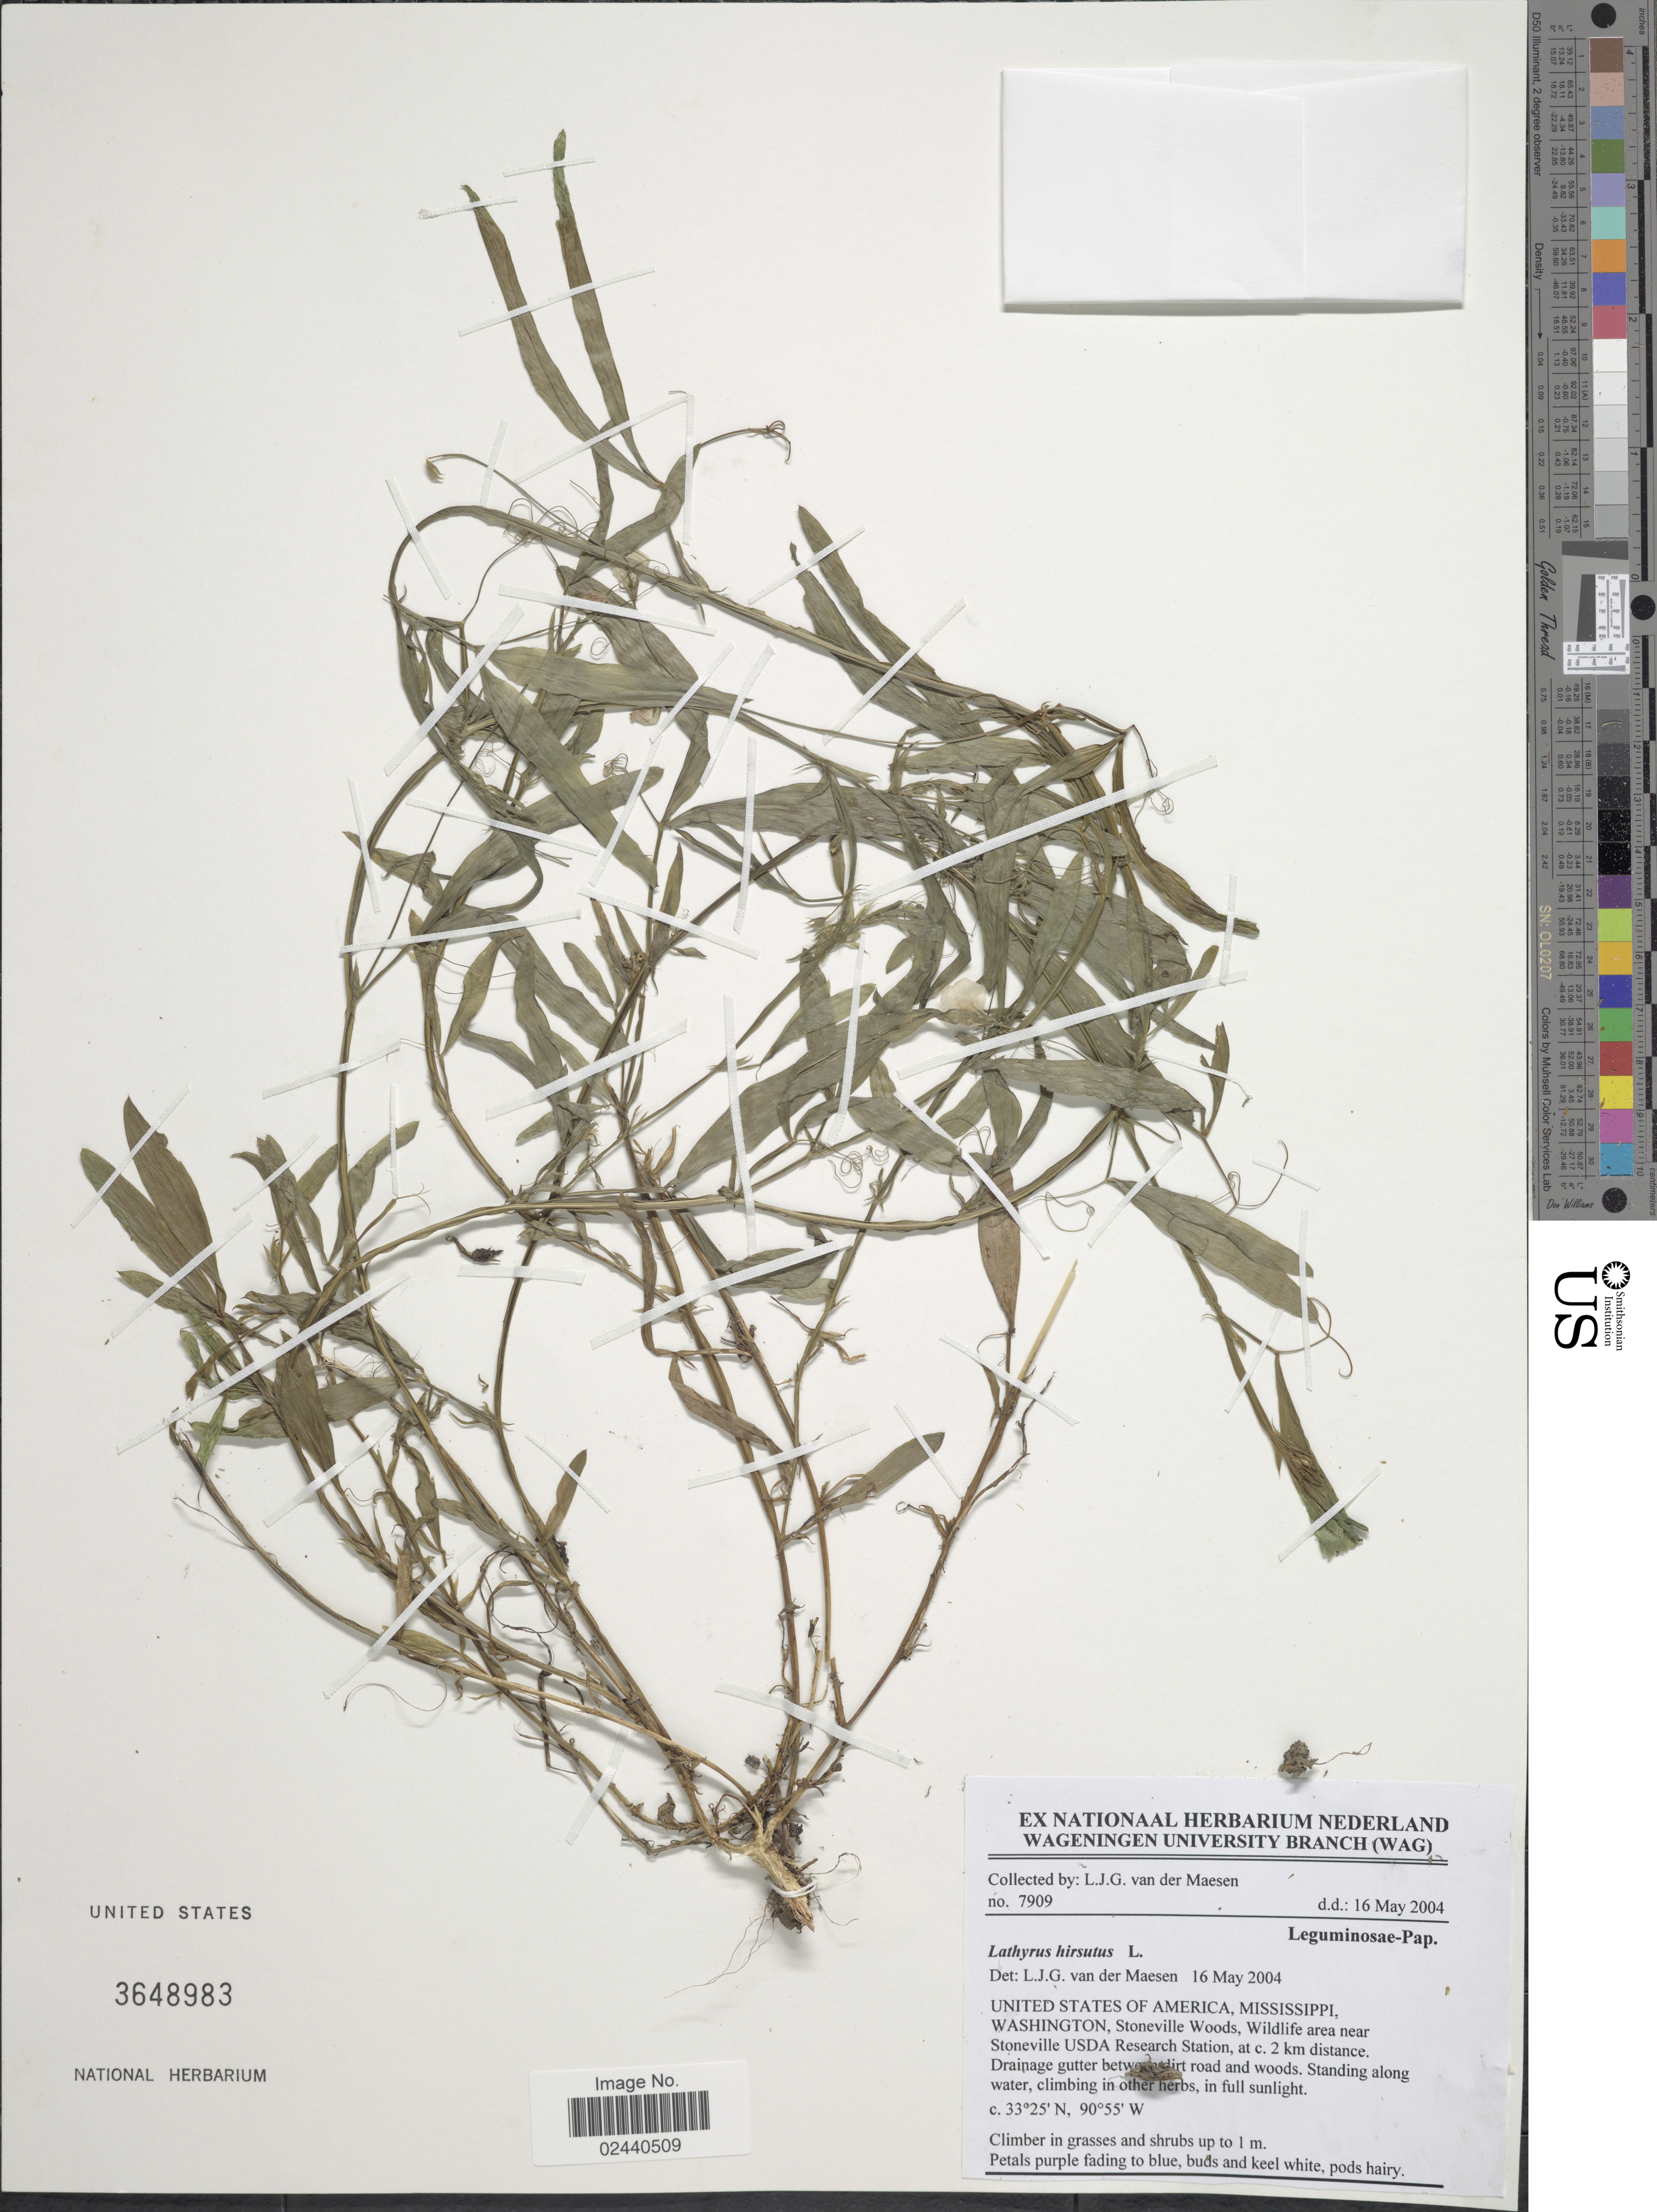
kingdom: Plantae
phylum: Tracheophyta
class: Magnoliopsida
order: Fabales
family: Fabaceae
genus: Lathyrus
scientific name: Lathyrus hirsutus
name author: L.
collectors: L. van der Maesen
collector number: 7909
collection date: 2004-05-16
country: United States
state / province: Mississippi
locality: Washington, Stoneville Woods, Wildlife area near Stoneville USDA Research Station, at c. 2 km distance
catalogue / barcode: US 3648983